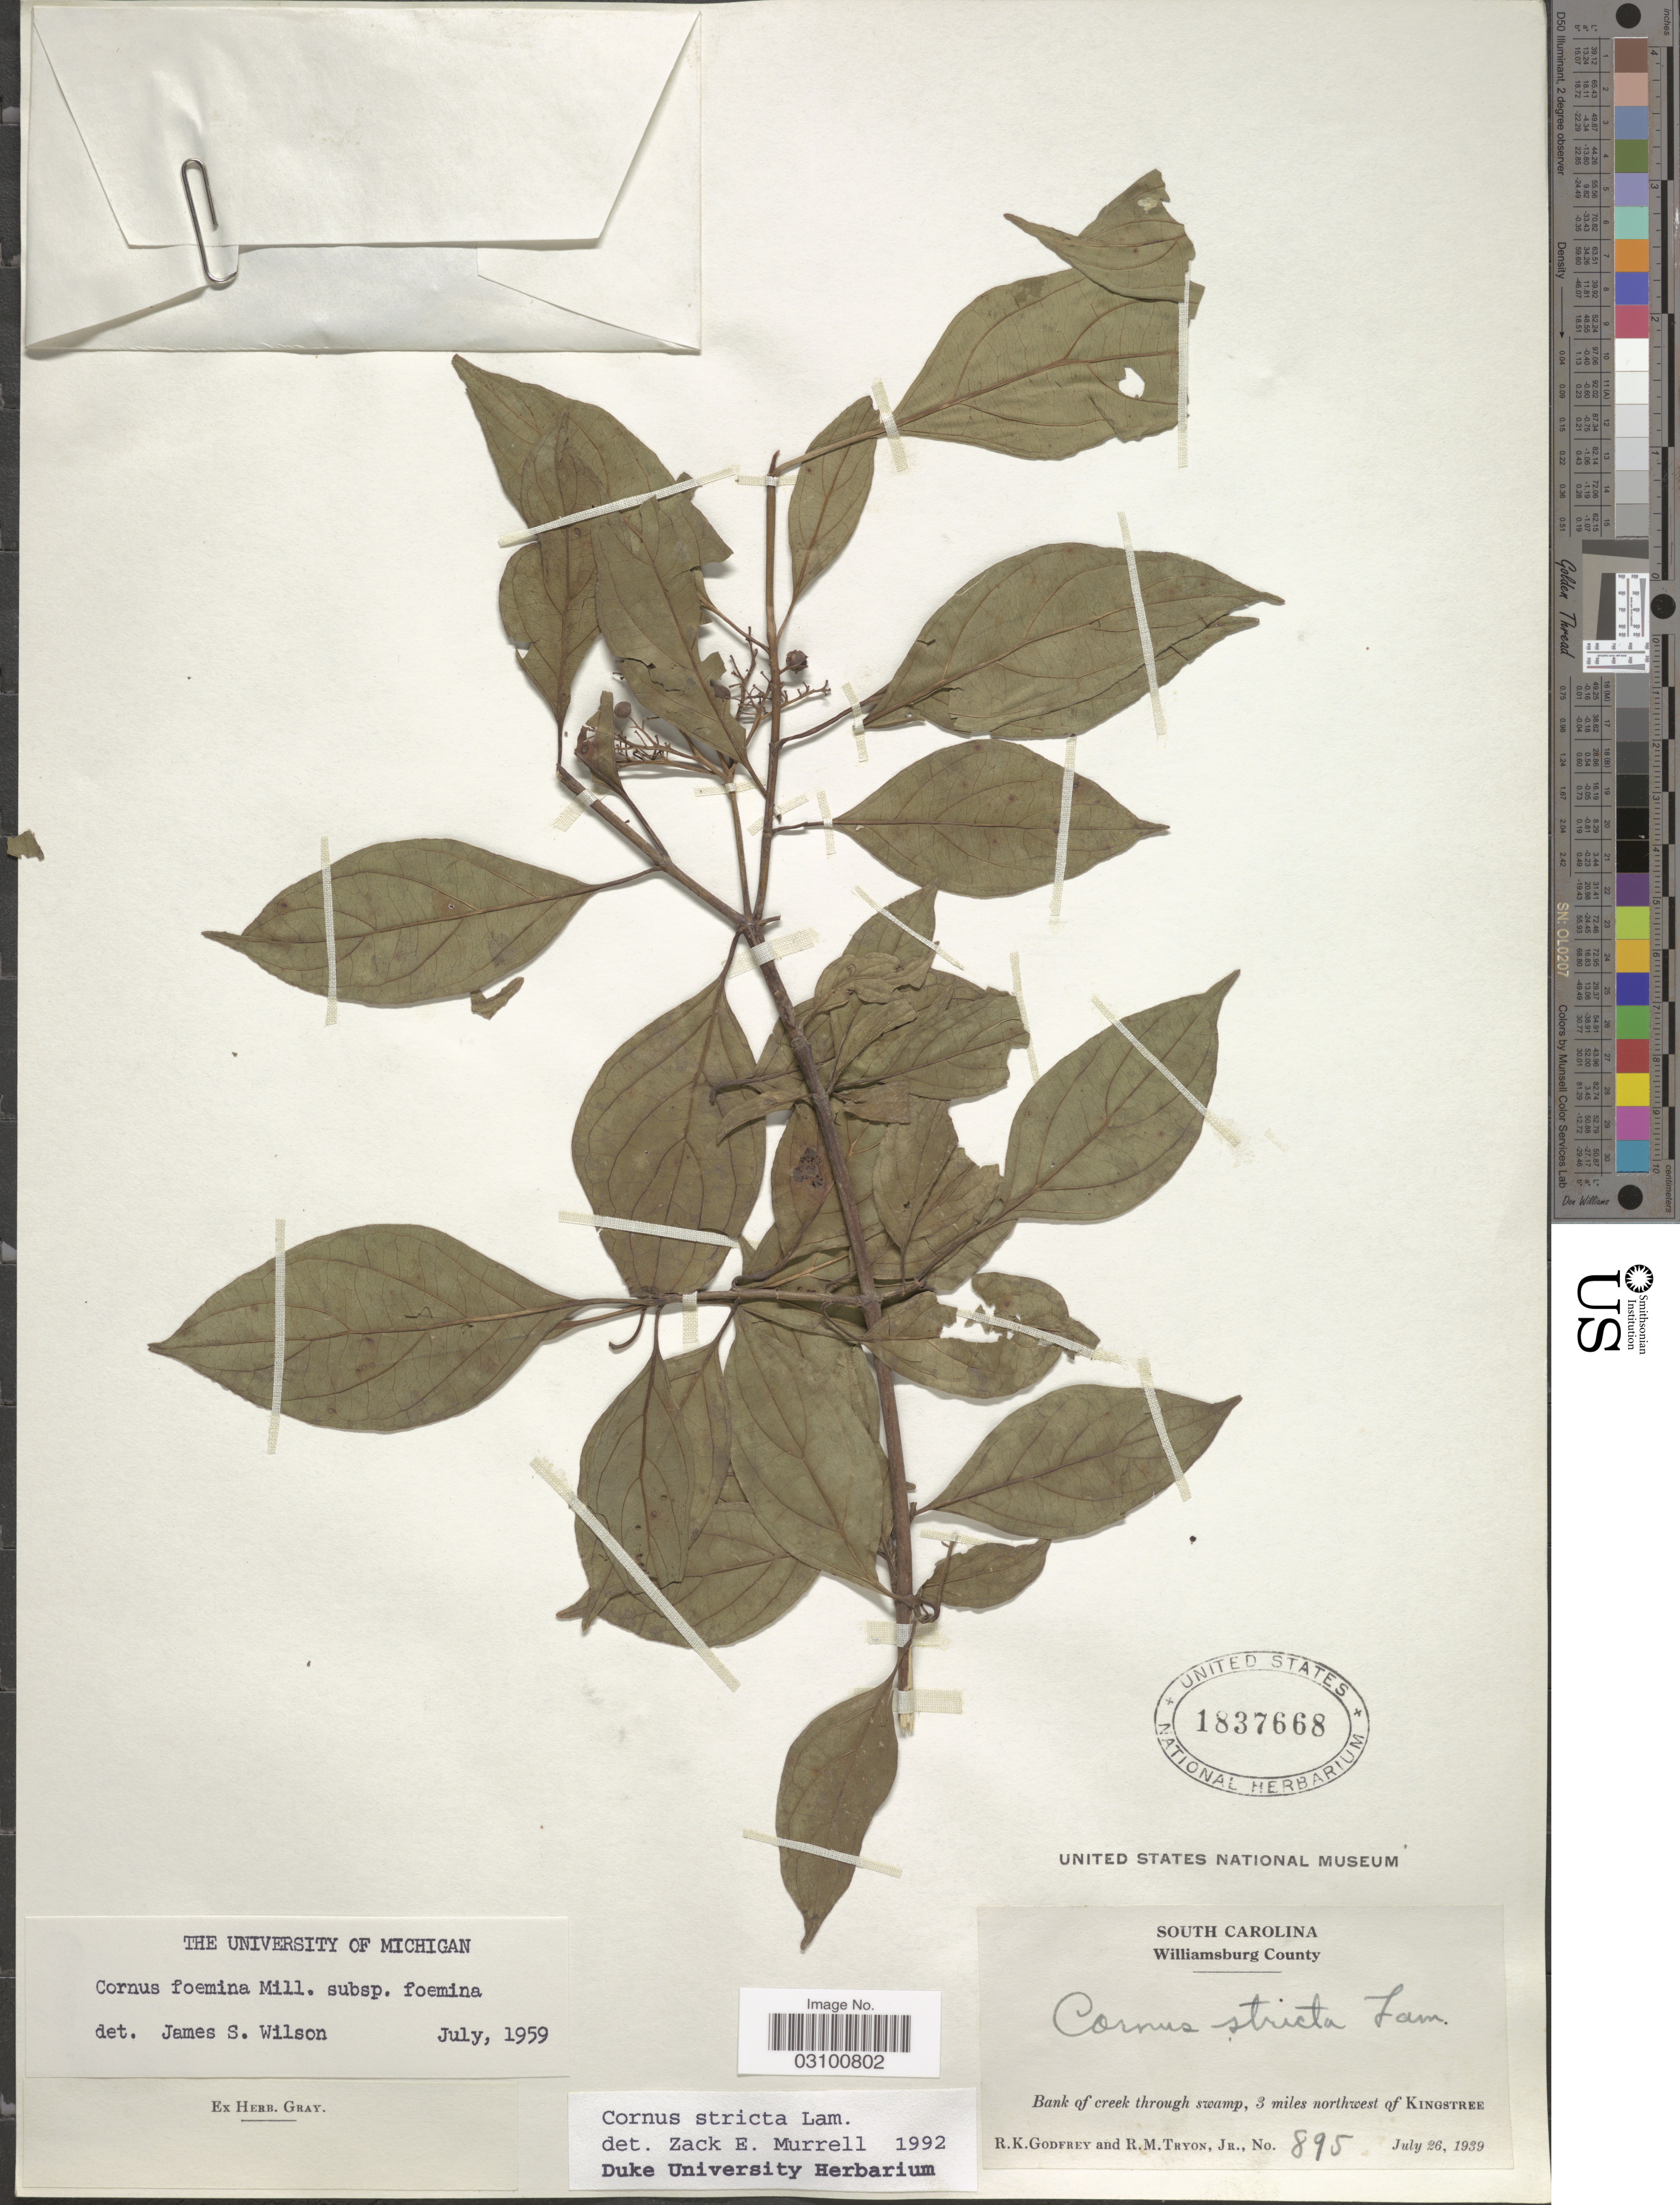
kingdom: Plantae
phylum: Tracheophyta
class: Magnoliopsida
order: Cornales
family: Cornaceae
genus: Cornus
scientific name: Cornus stricta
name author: Lam.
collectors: R. K. Godfrey & R. Tryon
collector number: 895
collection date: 1939-07-26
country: United States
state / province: South Carolina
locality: Williamsburg. Bank of creek through swamp, 3 miles northwest of Kingstree.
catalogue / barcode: US 1837668